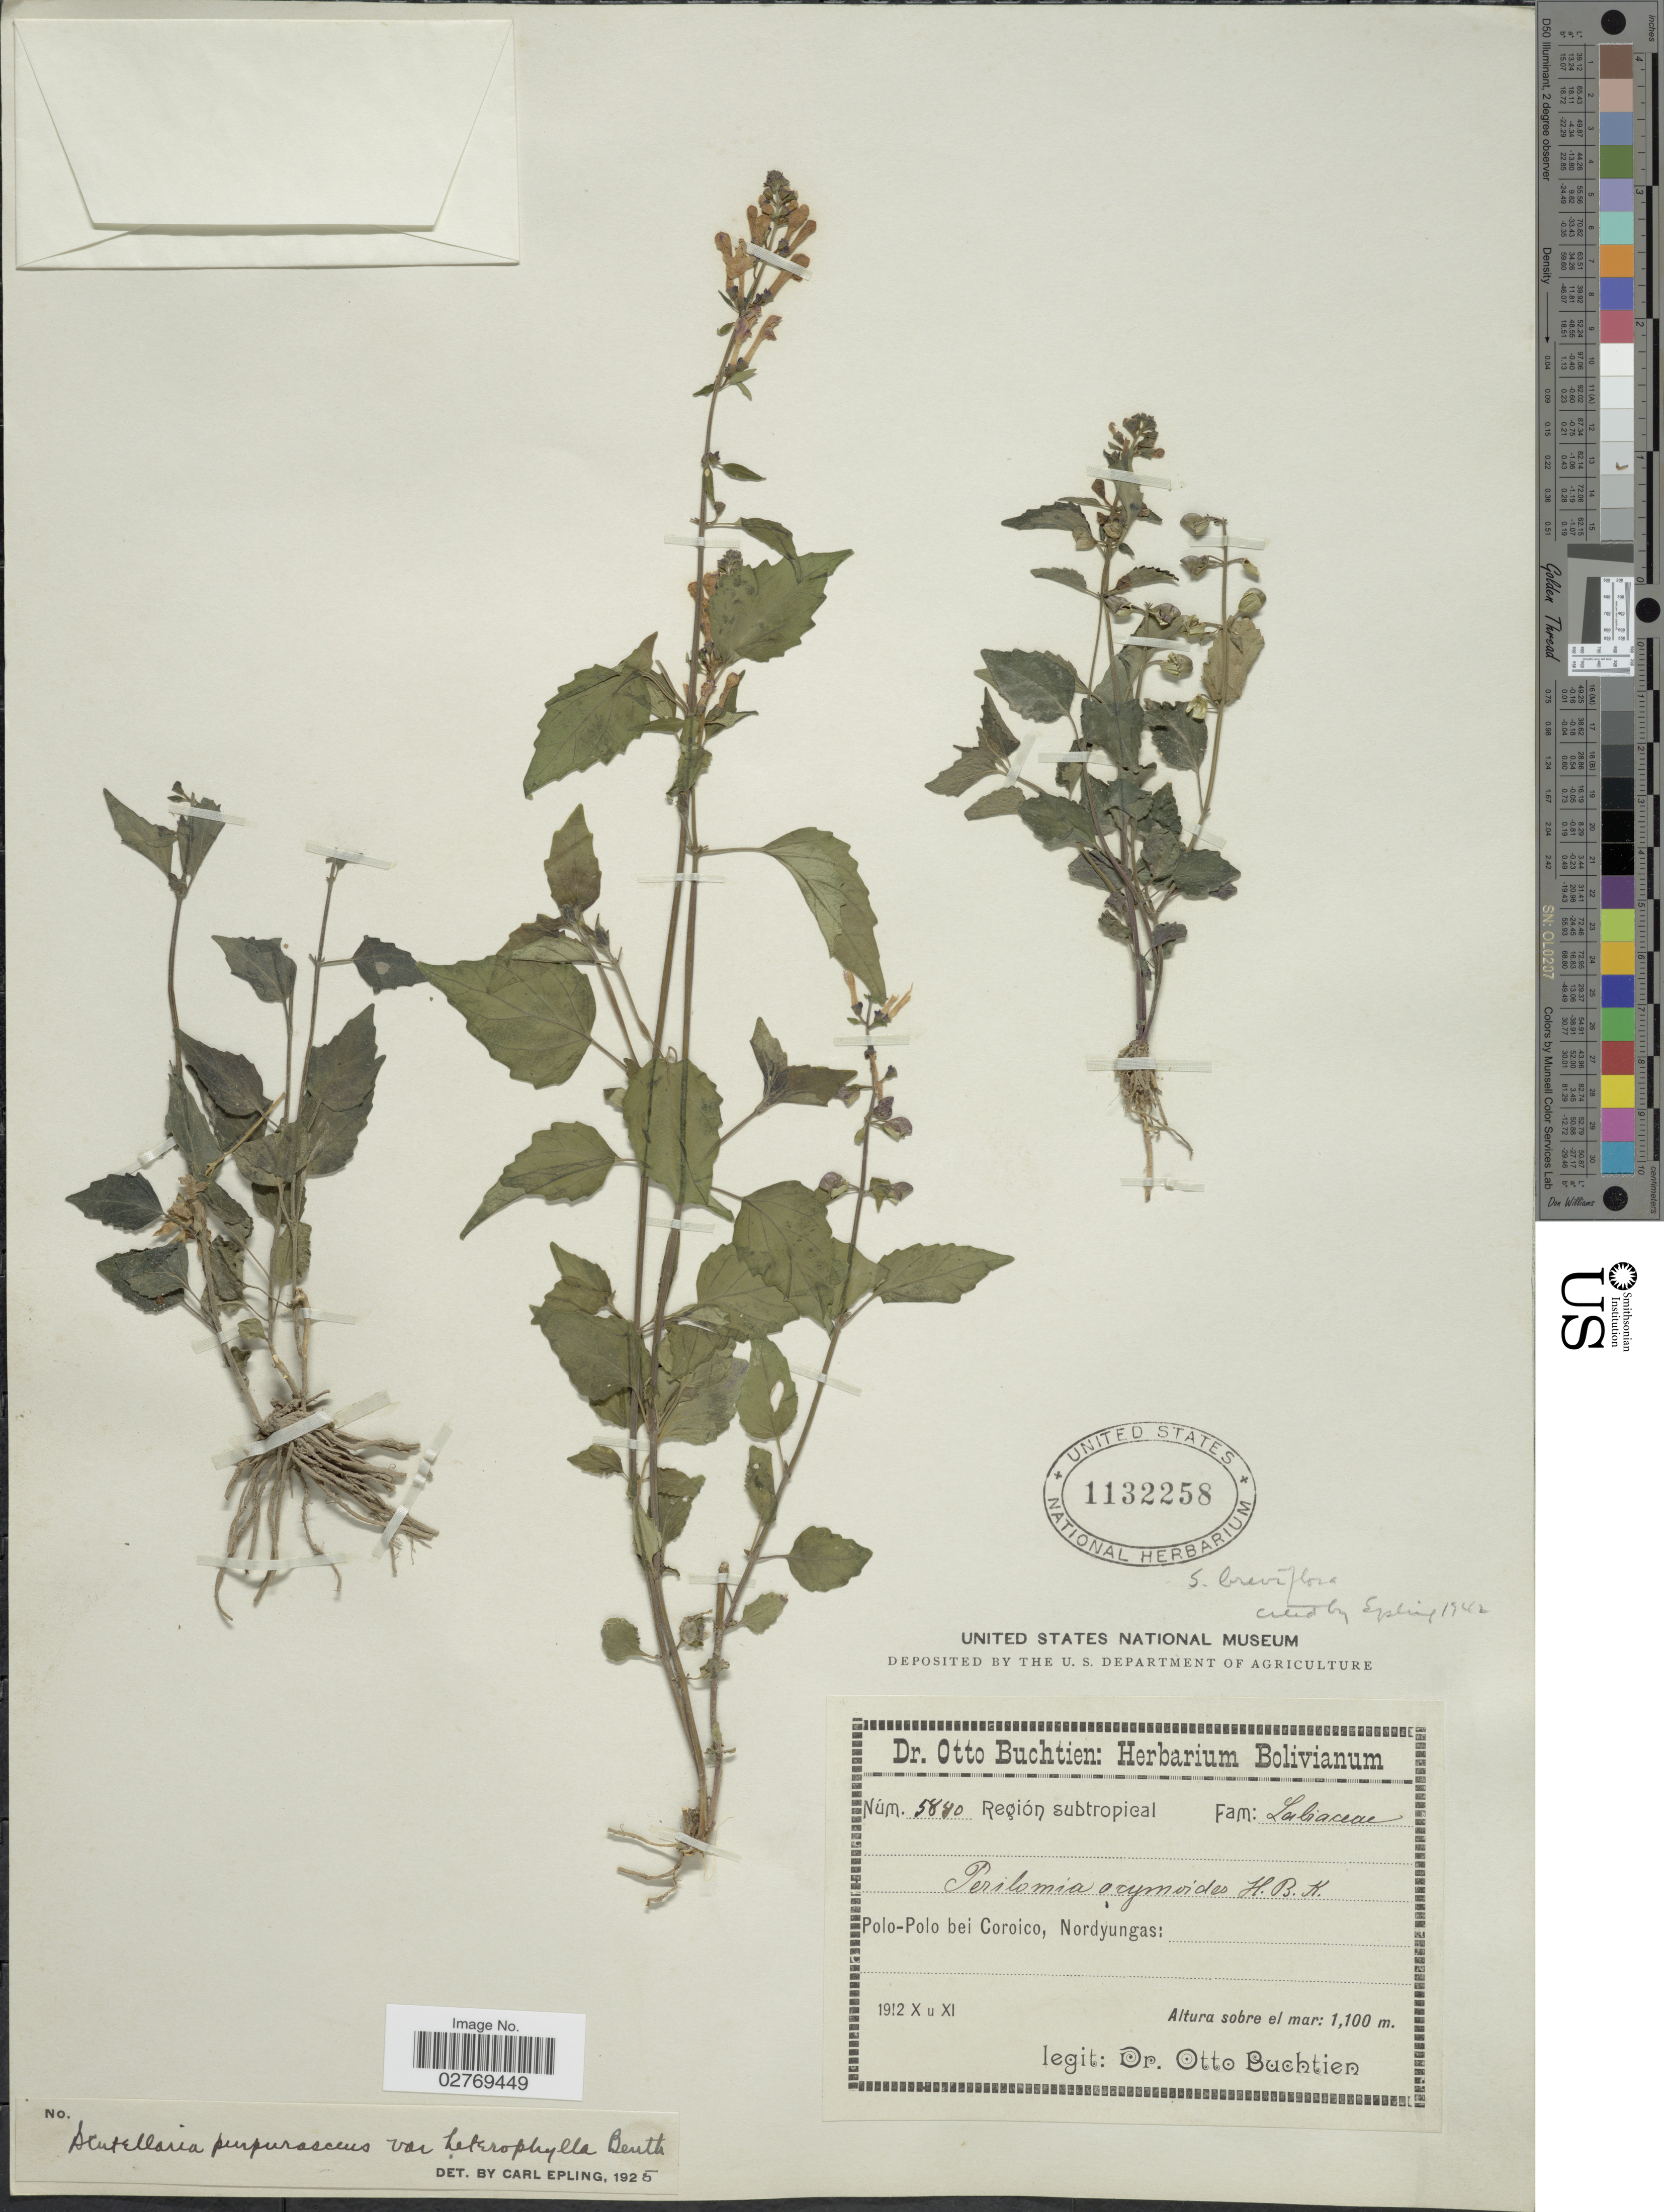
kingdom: Plantae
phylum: Tracheophyta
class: Magnoliopsida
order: Lamiales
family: Lamiaceae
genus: Scutellaria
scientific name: Scutellaria breviflora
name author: Benth.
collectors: O. Buchtien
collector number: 5840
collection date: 1912-10/1920-11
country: Bolivia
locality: Polo-Polo bei Coroico, Nordyungas.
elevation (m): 1100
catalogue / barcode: US 1132258